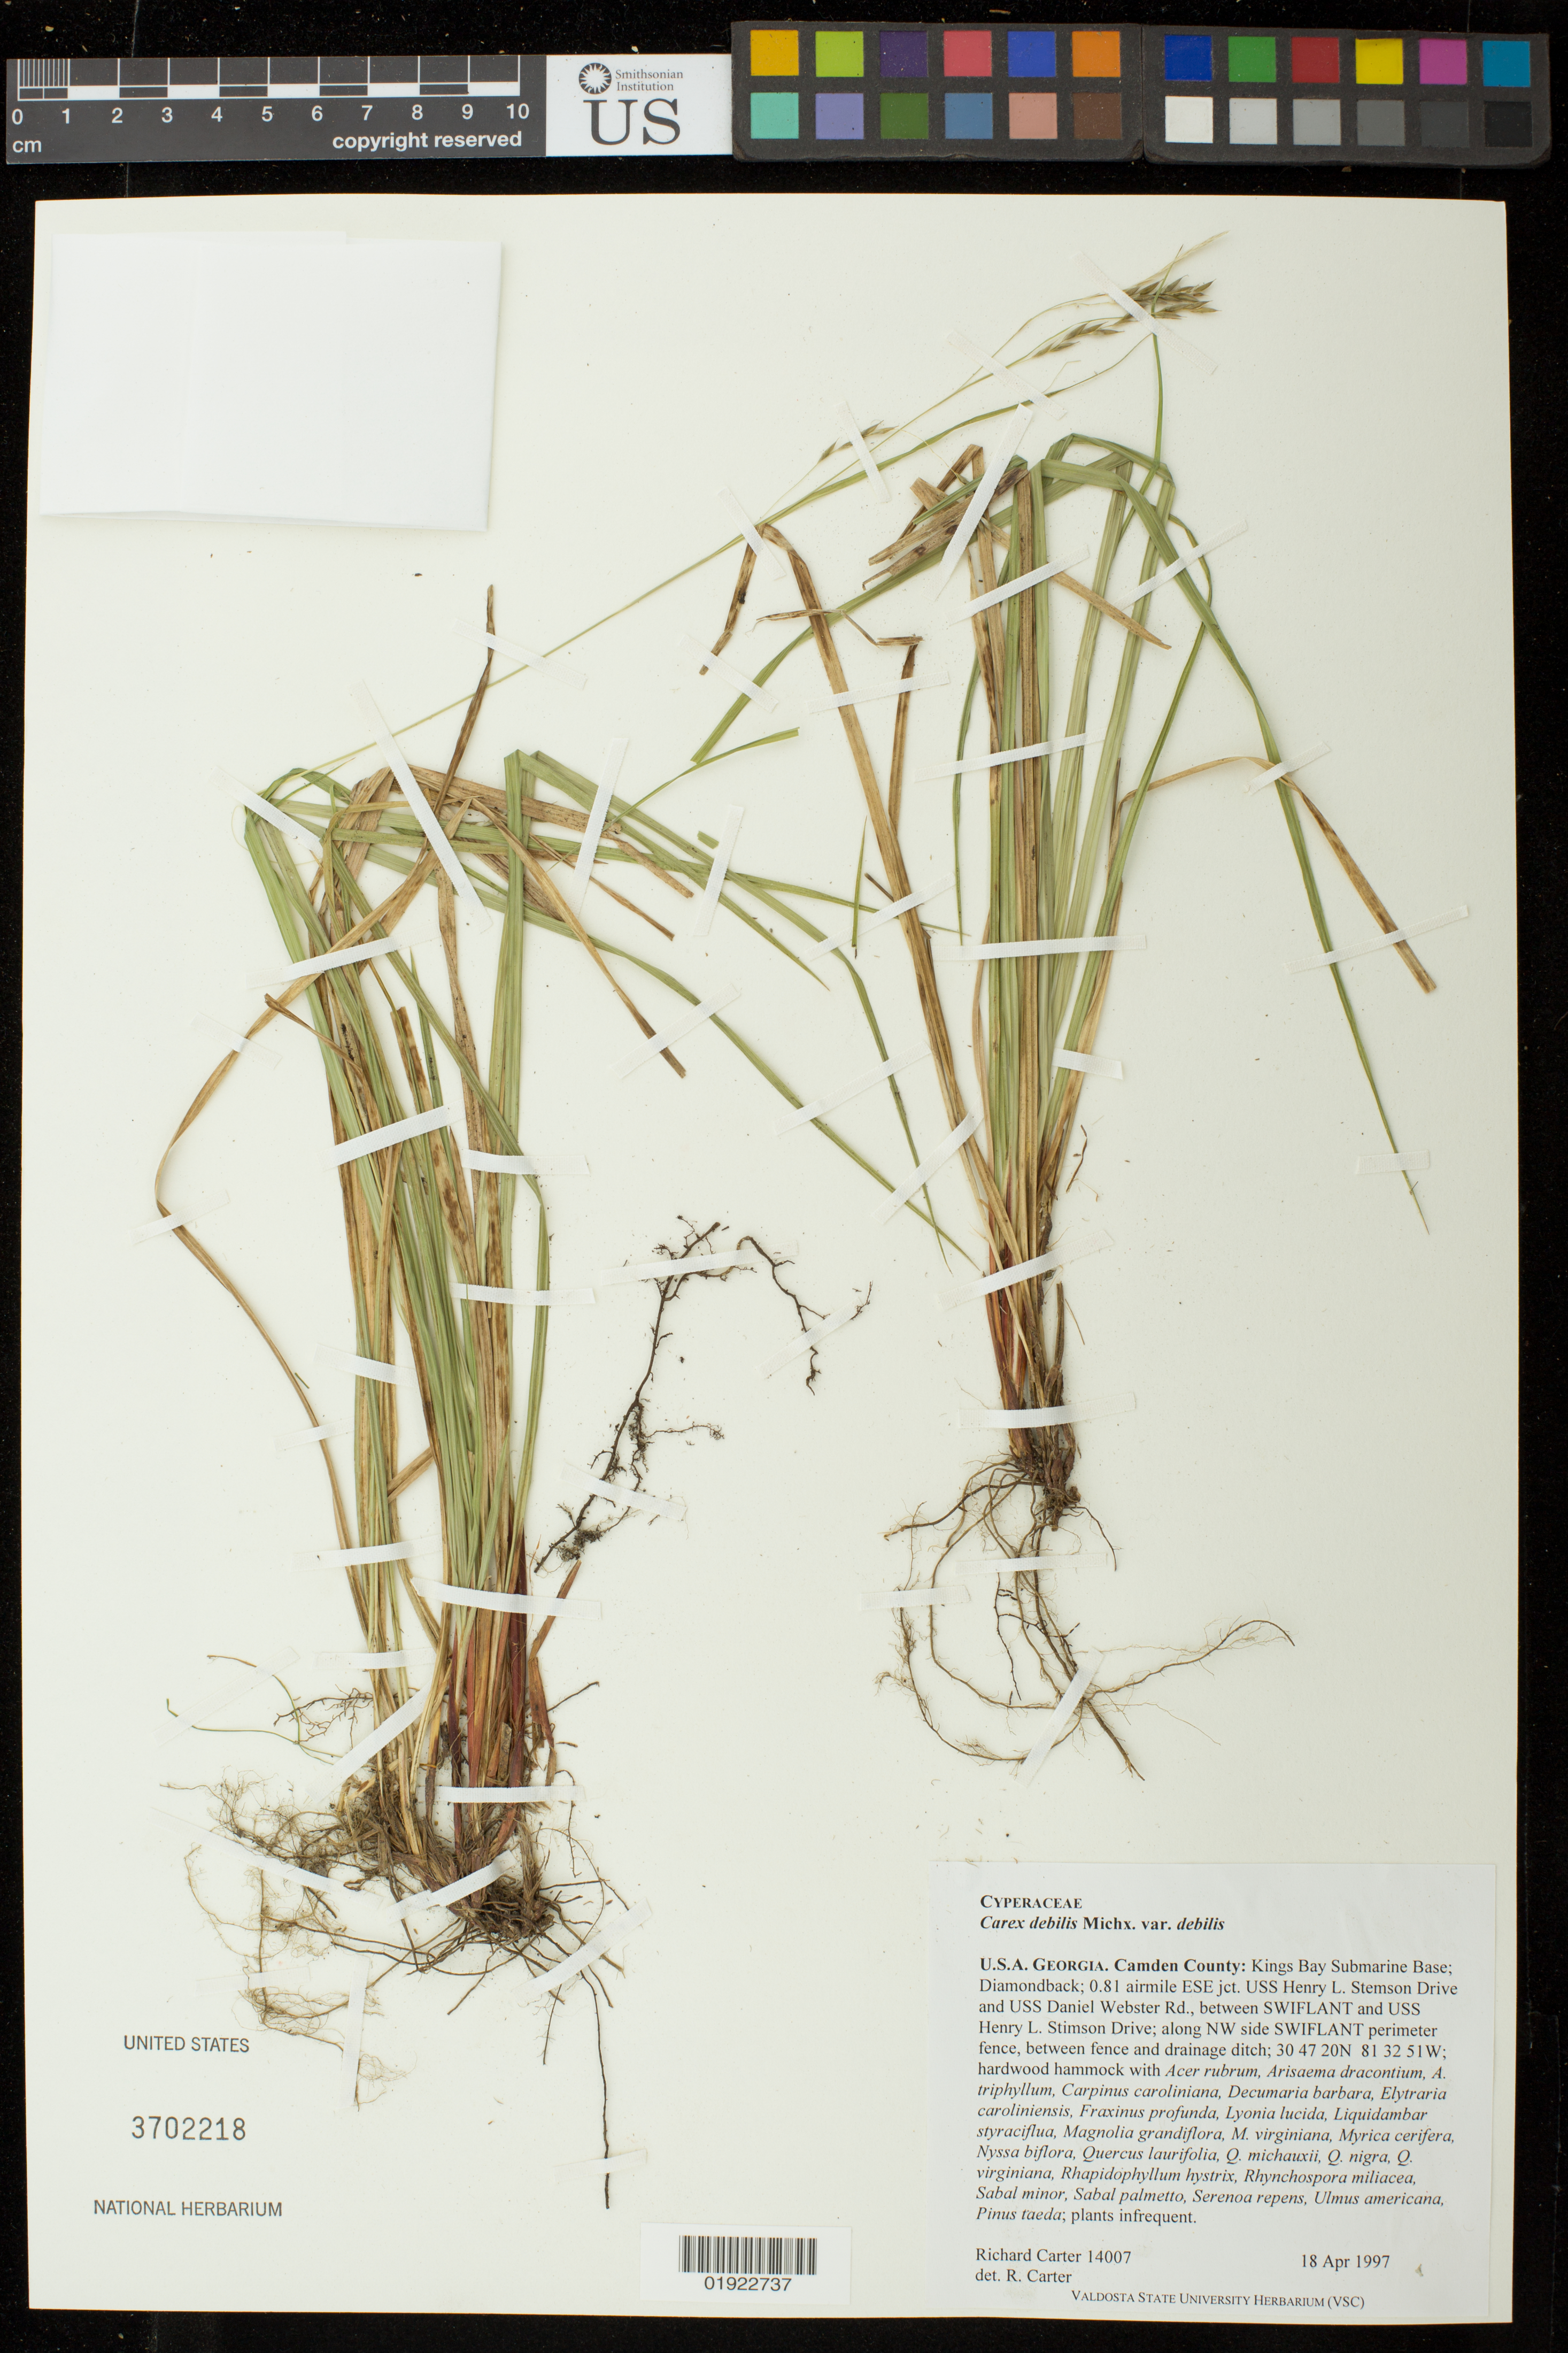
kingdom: Plantae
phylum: Tracheophyta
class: Liliopsida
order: Poales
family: Cyperaceae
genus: Carex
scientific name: Carex debilis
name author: Michx.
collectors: R. Carter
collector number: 14007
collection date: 1997-04-18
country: United States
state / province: Georgia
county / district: Camden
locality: Kings Bay Submarine Base; Diamondback; 0.81 airmile ESE jct. USS Henry L. Stimson Drive and USS Daniel Webster Rd., between SWIFLANT and USS Henry L. Stimson Drive; along NW side SWIFLANT perimeter fence, between fence and frainage ditch.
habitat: Hardwood hammock. Plants infrequent.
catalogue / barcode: US 3702218